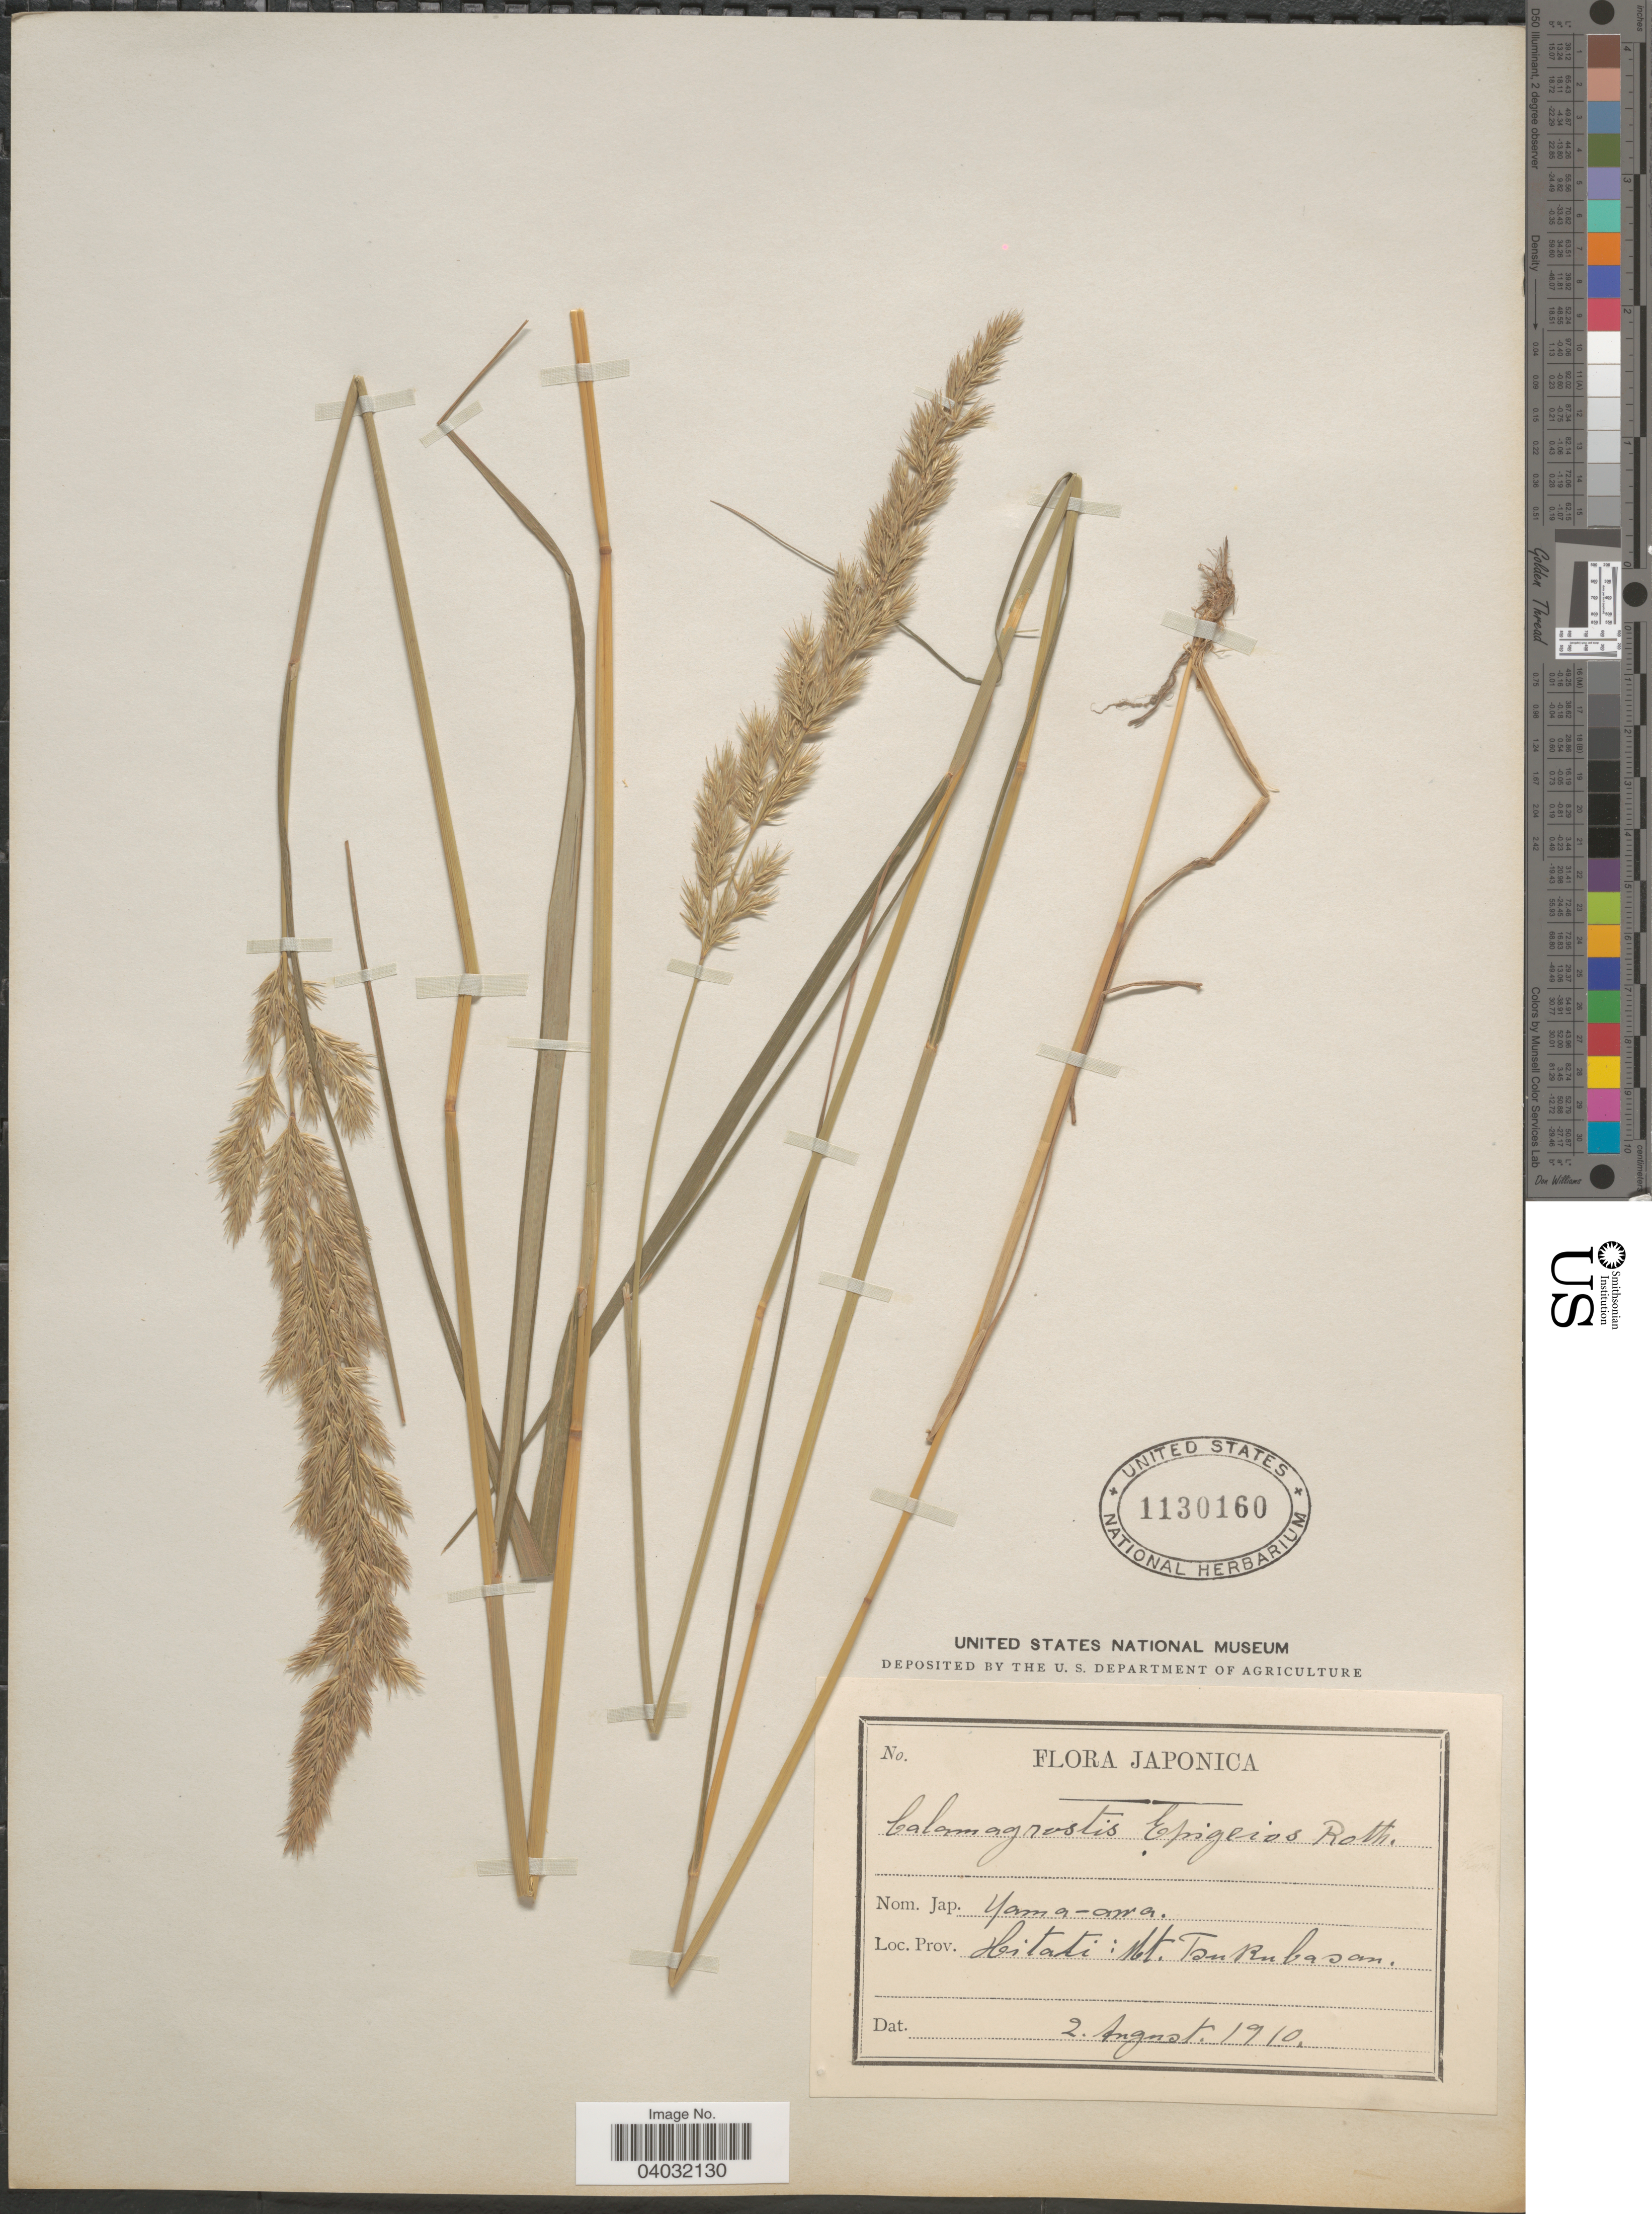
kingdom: Plantae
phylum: Tracheophyta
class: Liliopsida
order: Poales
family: Poaceae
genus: Calamagrostis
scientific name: Calamagrostis epigeios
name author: (L.) Roth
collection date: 1910-08-02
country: Japan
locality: Japonica. Prov. Hitati: Mt. Tsurubasan.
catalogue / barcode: US 1130160